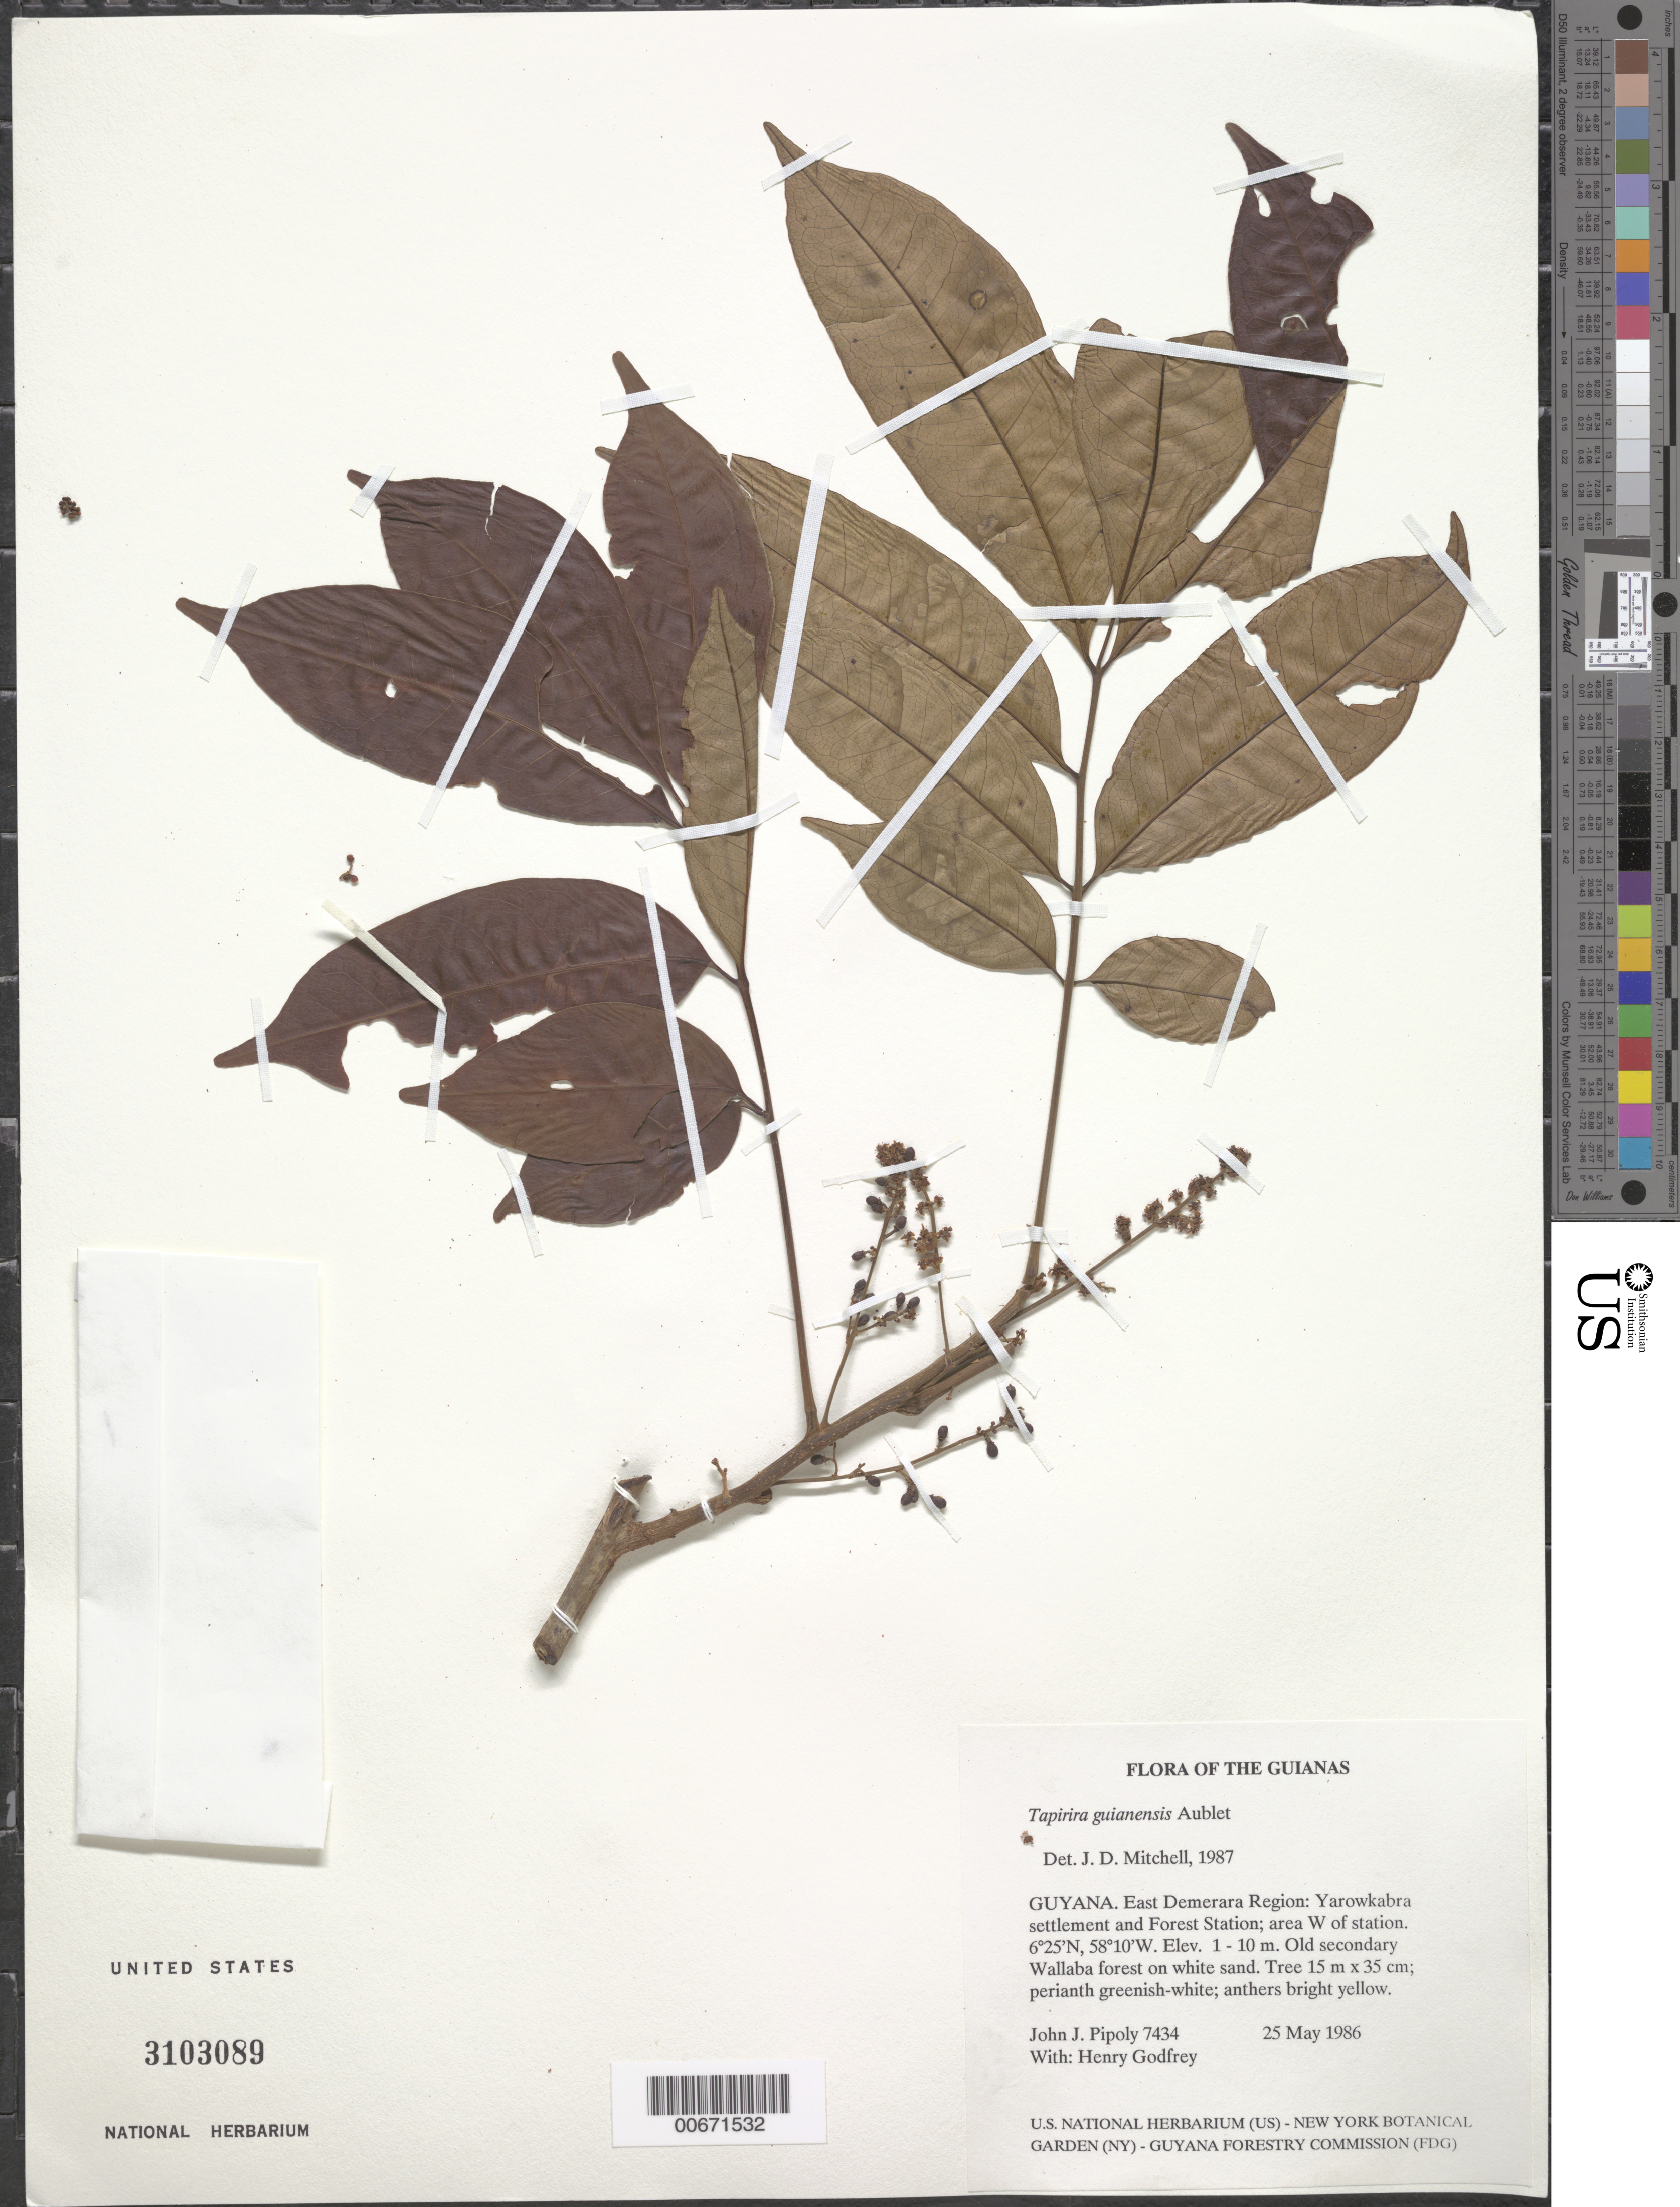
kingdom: Plantae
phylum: Tracheophyta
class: Magnoliopsida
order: Sapindales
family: Anacardiaceae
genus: Tapirira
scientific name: Tapirira guianensis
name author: Aubl.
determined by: Mitchell, John D.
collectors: J. J. Pipoly & H. Godfrey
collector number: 7434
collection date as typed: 25 May 1986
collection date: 1986-05-25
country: Guyana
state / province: Demerara-Mahaica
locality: Yarowkabra settlement and Forest Station; area W of station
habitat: Old secondary Wallaba forest on white sand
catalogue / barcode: US 3103089